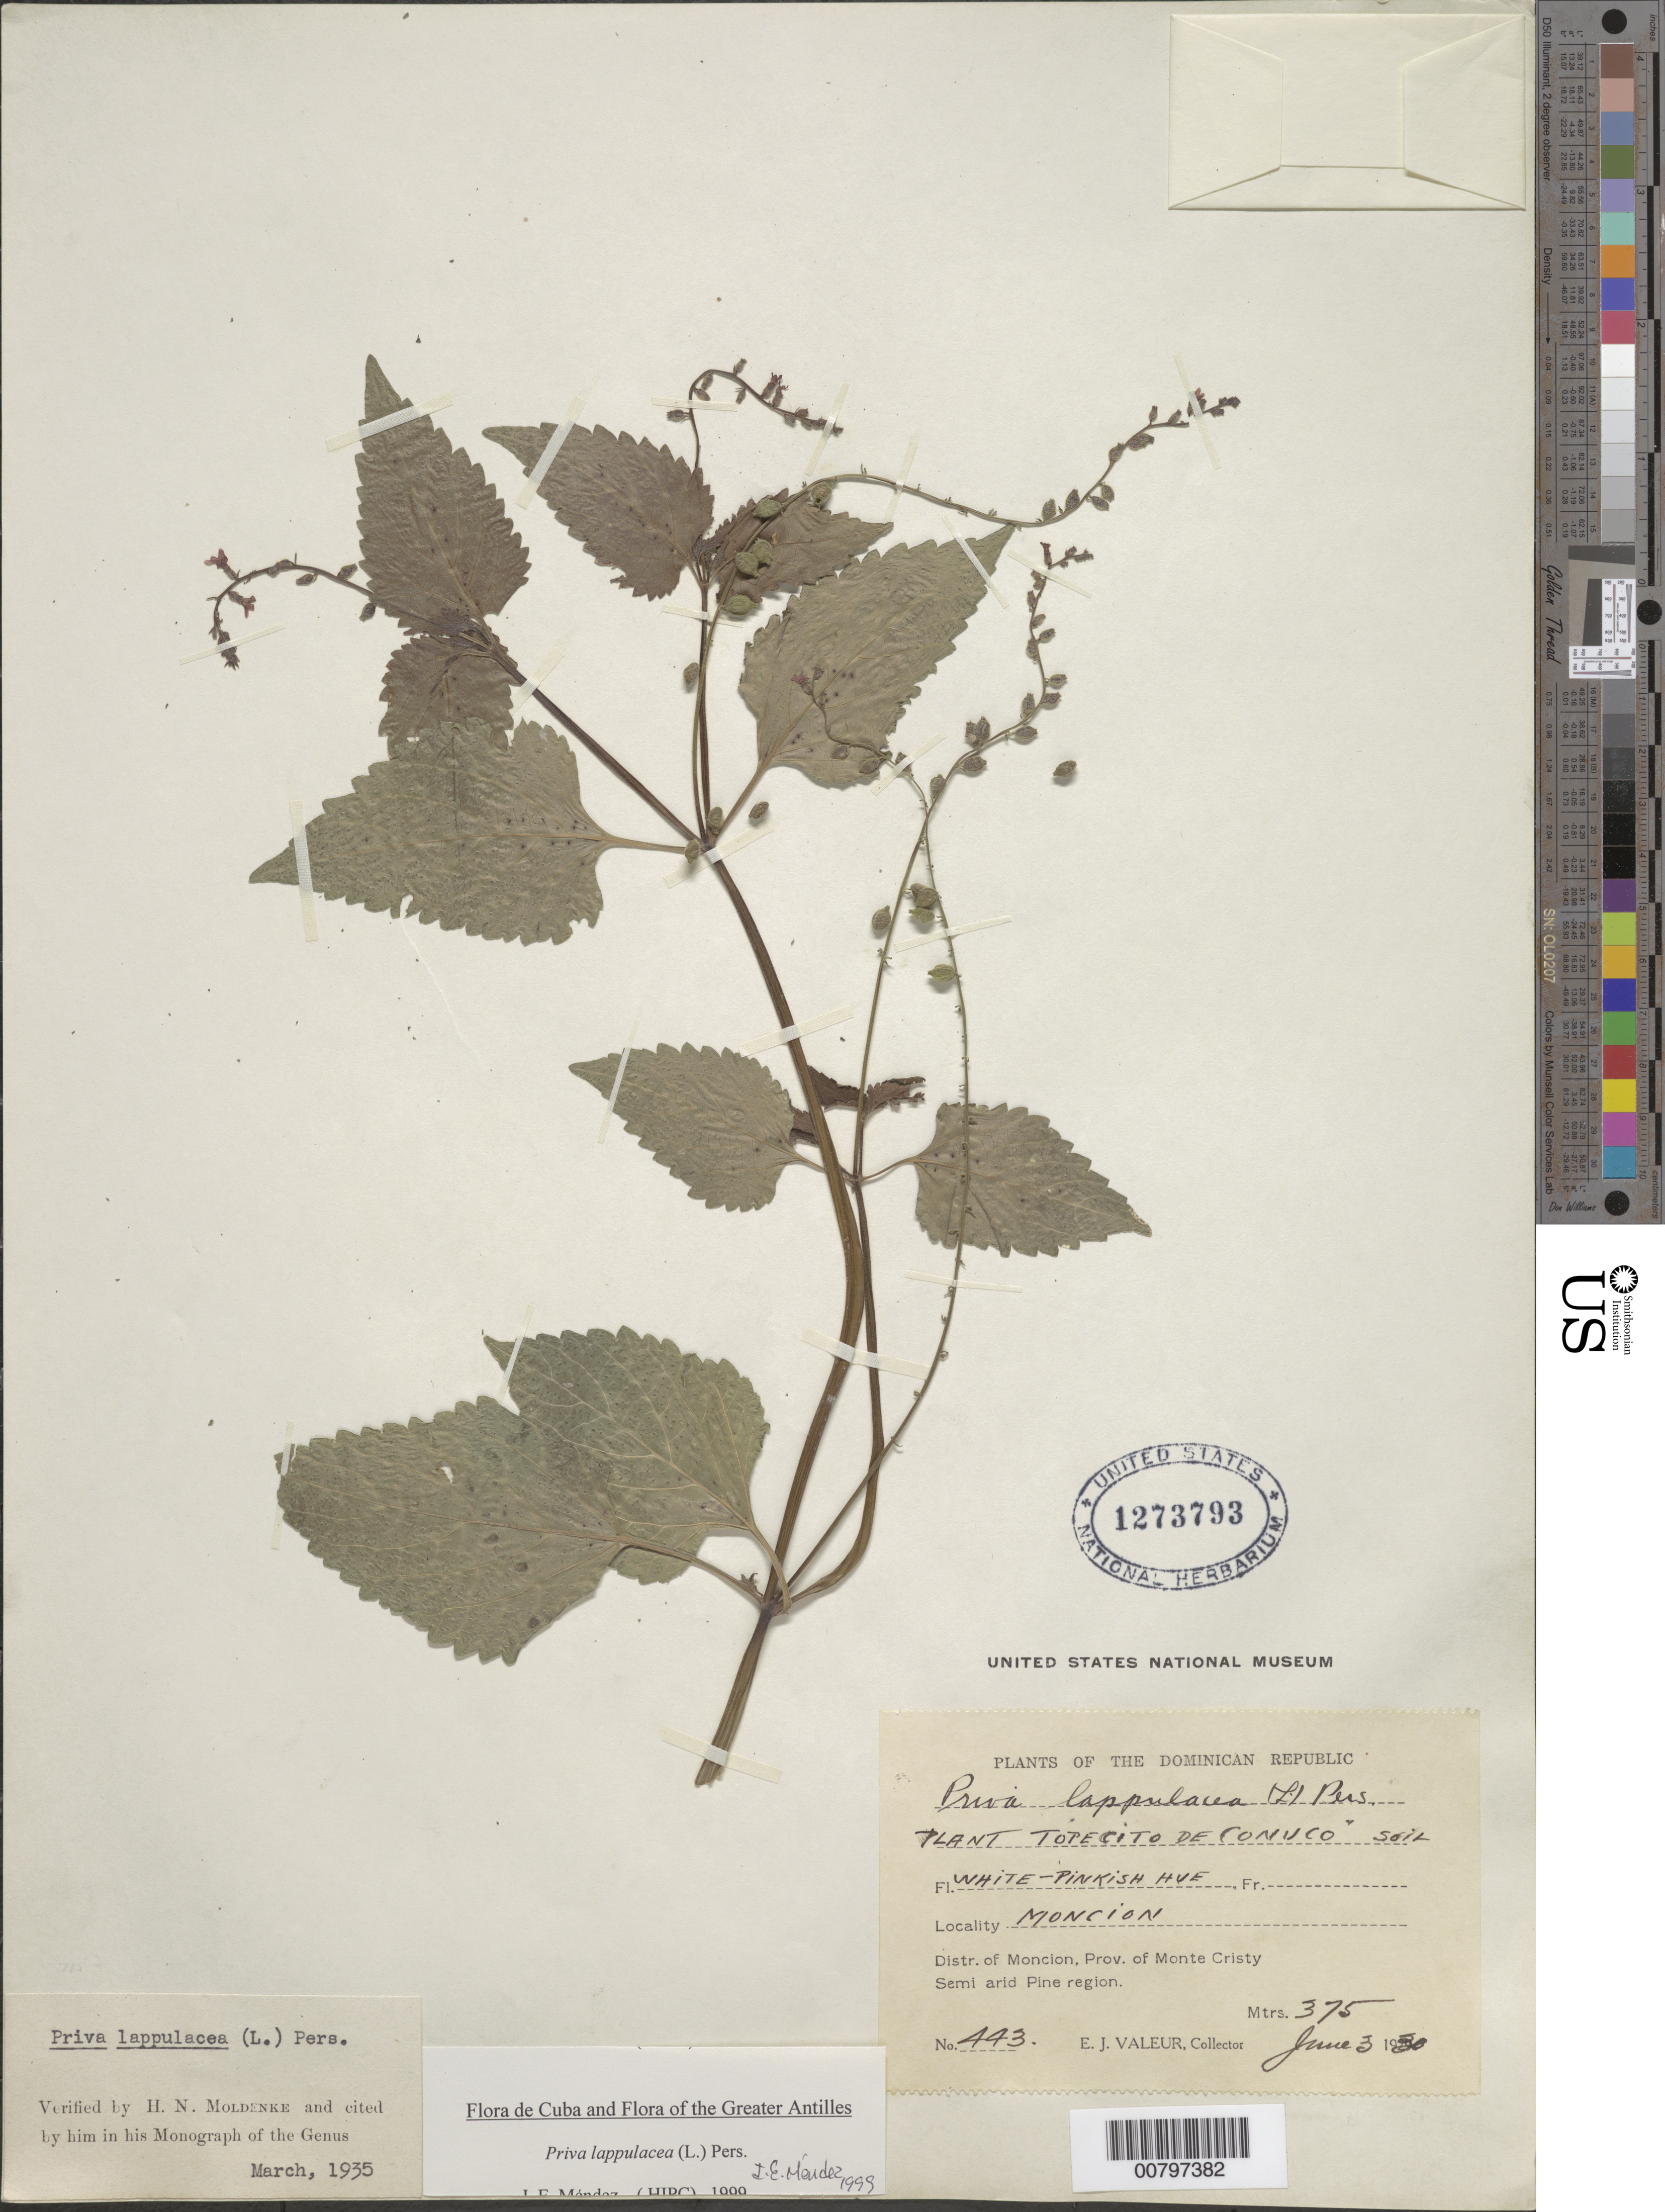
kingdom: Plantae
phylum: Tracheophyta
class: Magnoliopsida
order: Lamiales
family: Verbenaceae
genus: Priva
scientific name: Priva lappulacea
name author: (L.) Pers.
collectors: E. Valeur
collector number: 443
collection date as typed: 03 Jun 1930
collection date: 1930-06-03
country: Dominican Republic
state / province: Monte Cristi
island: Hispaniola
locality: Moncion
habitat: Topecito de conuco soil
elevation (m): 375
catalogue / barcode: US 1273793